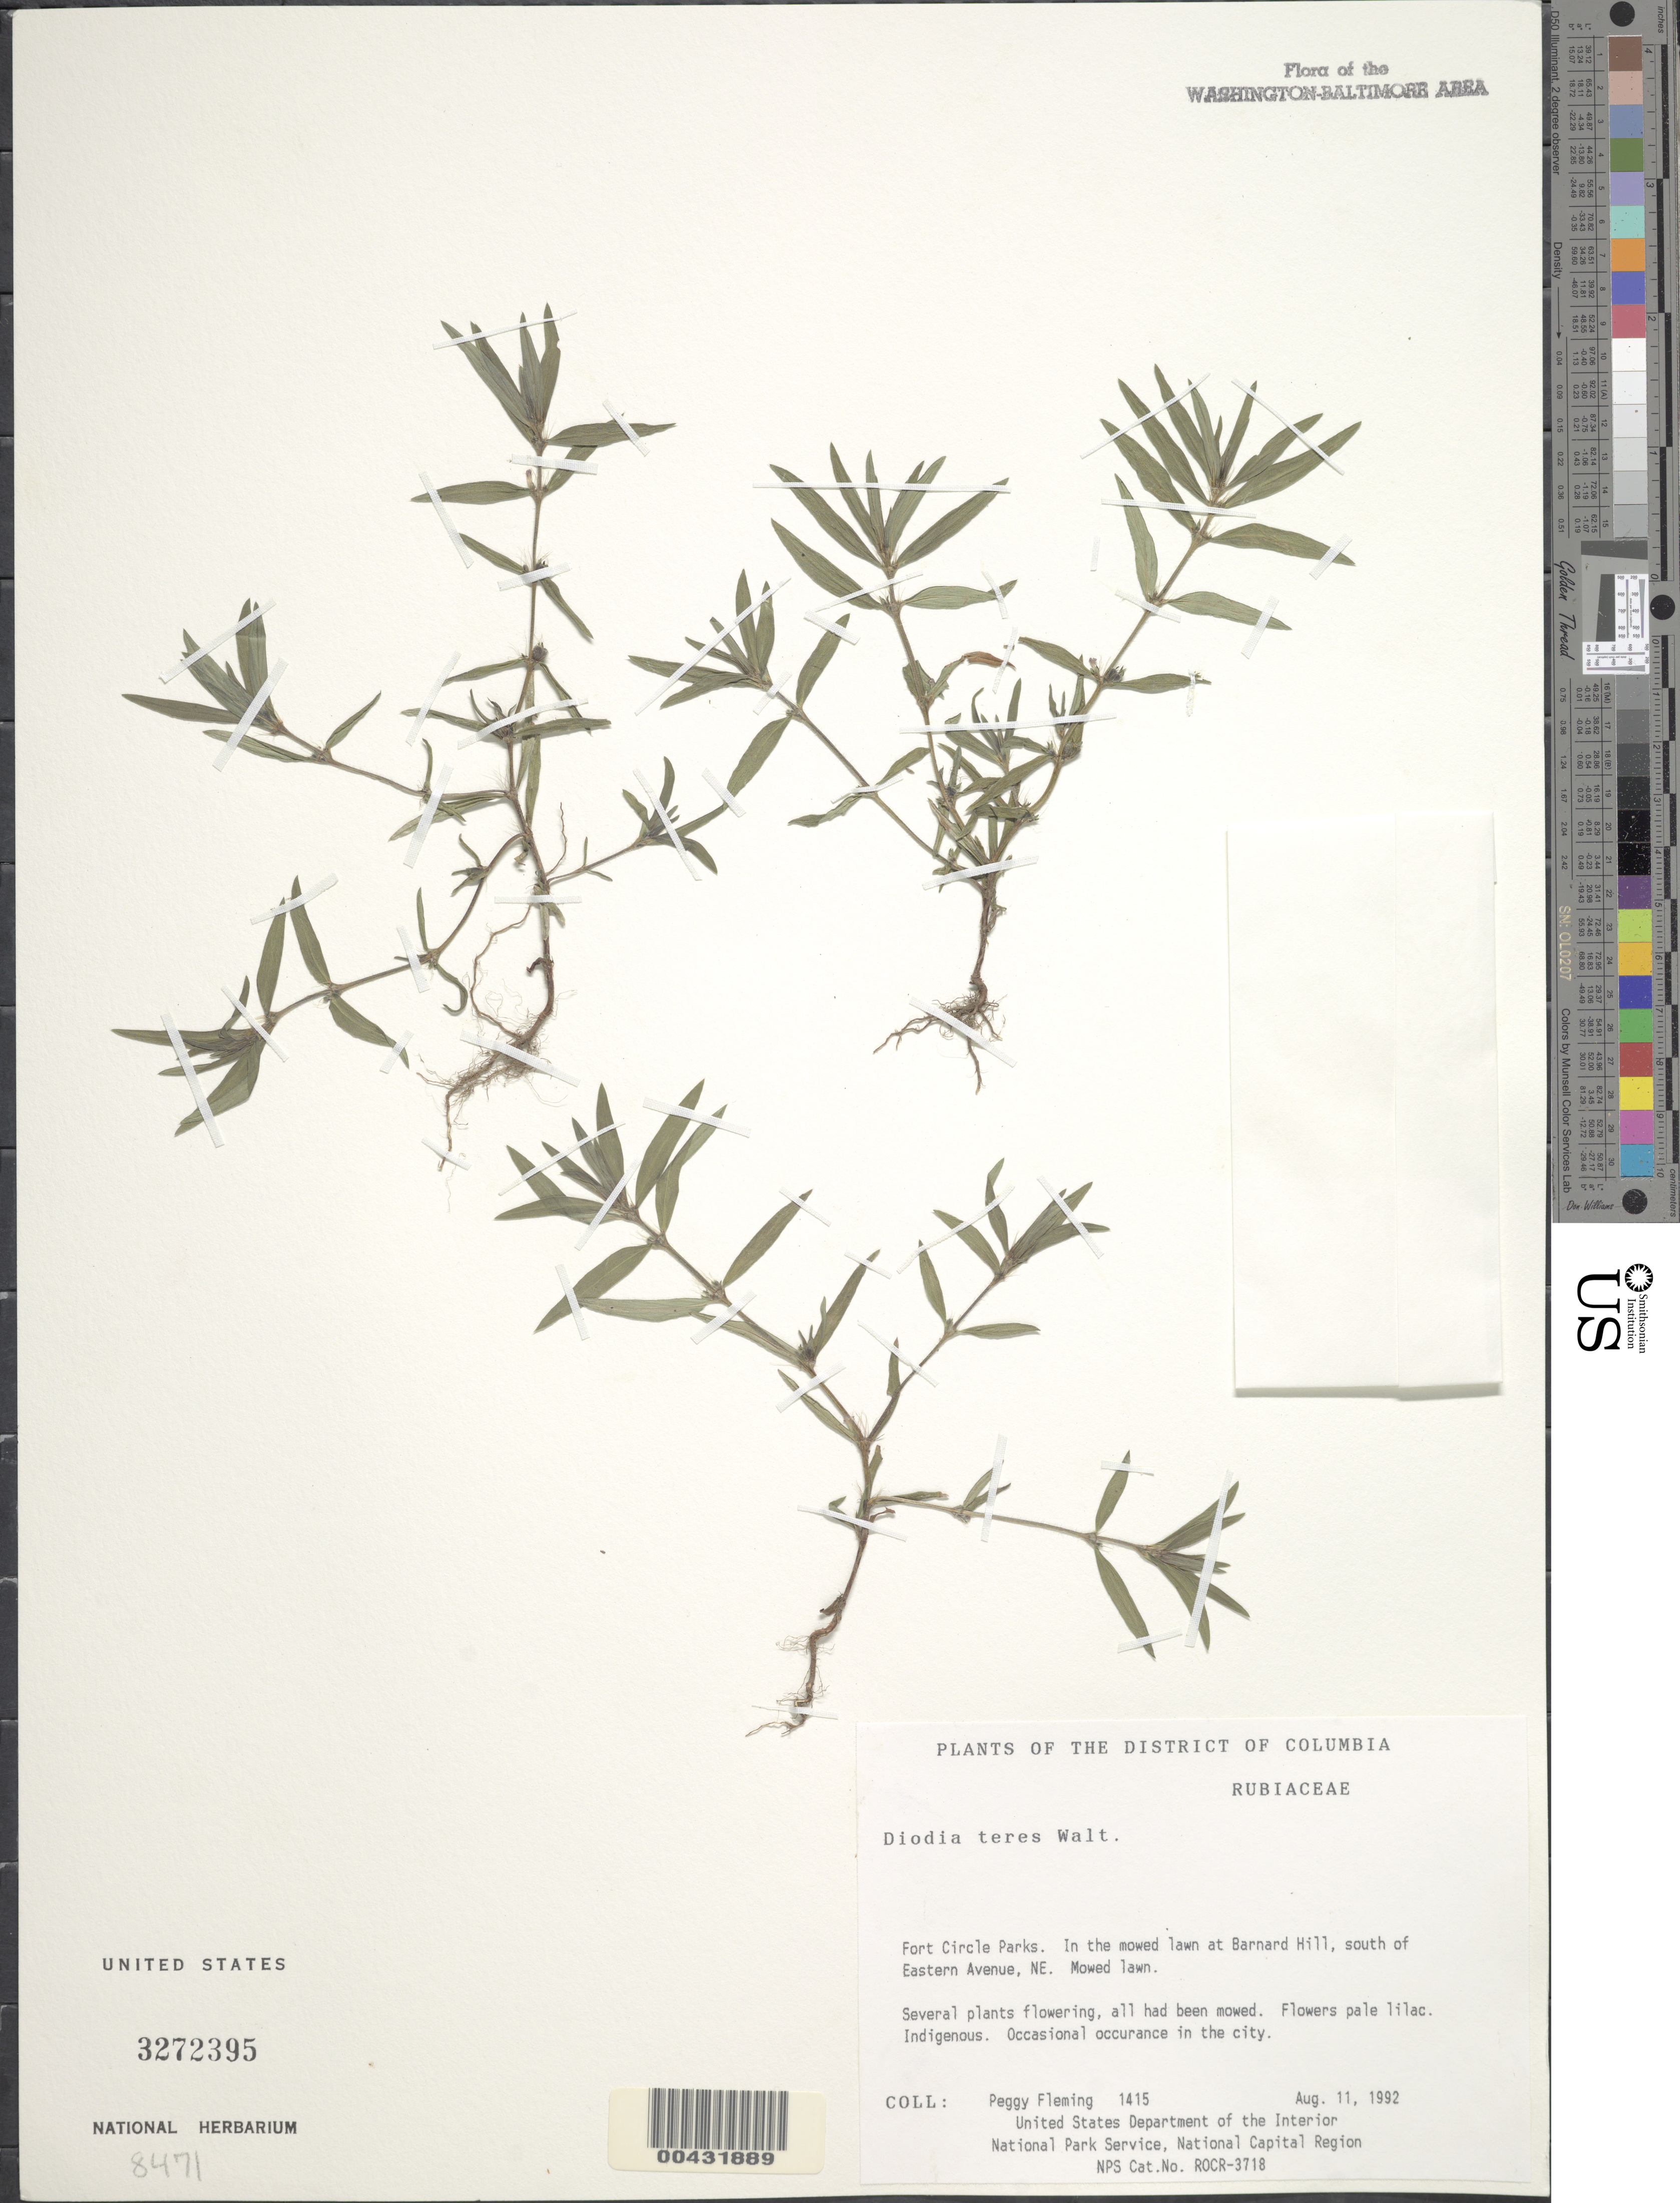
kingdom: Plantae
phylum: Tracheophyta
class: Magnoliopsida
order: Gentianales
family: Rubiaceae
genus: Diodia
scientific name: Diodia teres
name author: Walter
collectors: P. Fleming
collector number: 1415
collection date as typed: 11 Aug 1992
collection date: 1992-08-11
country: United States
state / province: District of Columbia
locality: Fort Circle Parks, Barnard Hill, S of Eastern Ave, NE Fort Circle Parks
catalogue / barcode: US 3272395